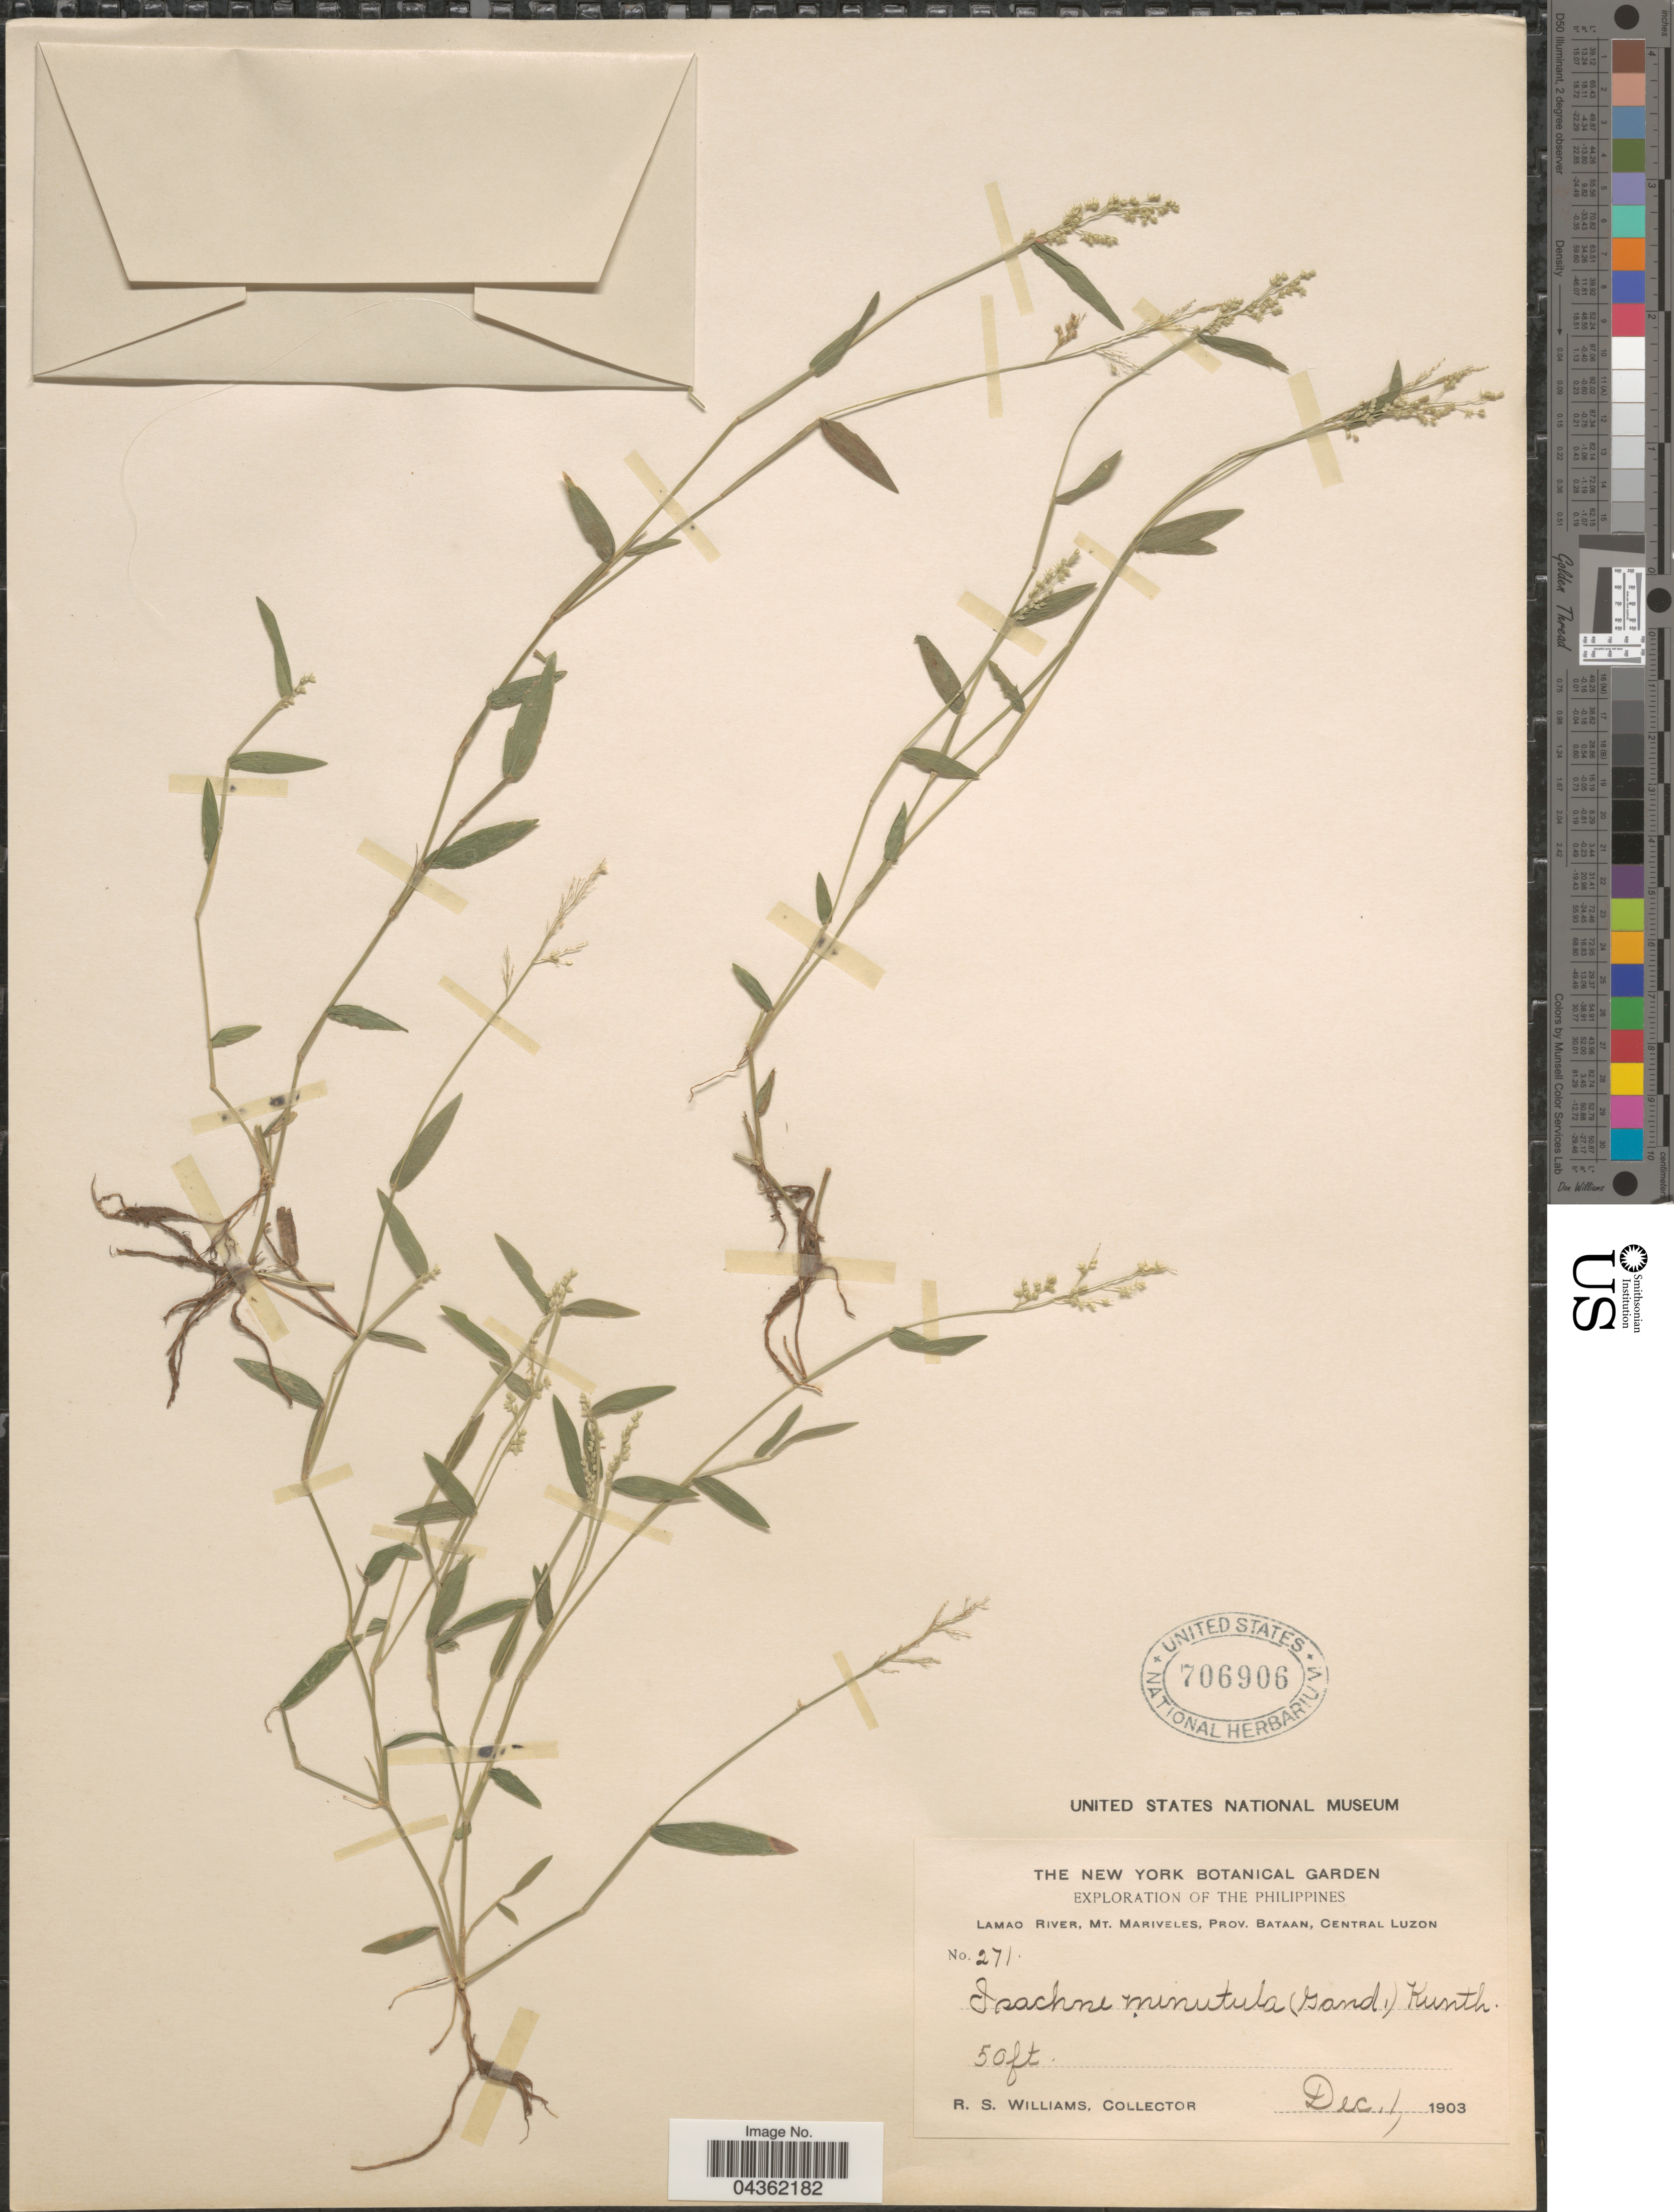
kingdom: Plantae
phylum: Tracheophyta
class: Liliopsida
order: Poales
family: Poaceae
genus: Isachne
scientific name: Isachne minutula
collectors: R. S. Williams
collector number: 271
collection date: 1903-12-01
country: Philippines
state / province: Central Luzon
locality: Exploration of the Philippines. Lamao River, Mt. Mariveles, Prov. Bataan.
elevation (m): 15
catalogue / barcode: US 706906